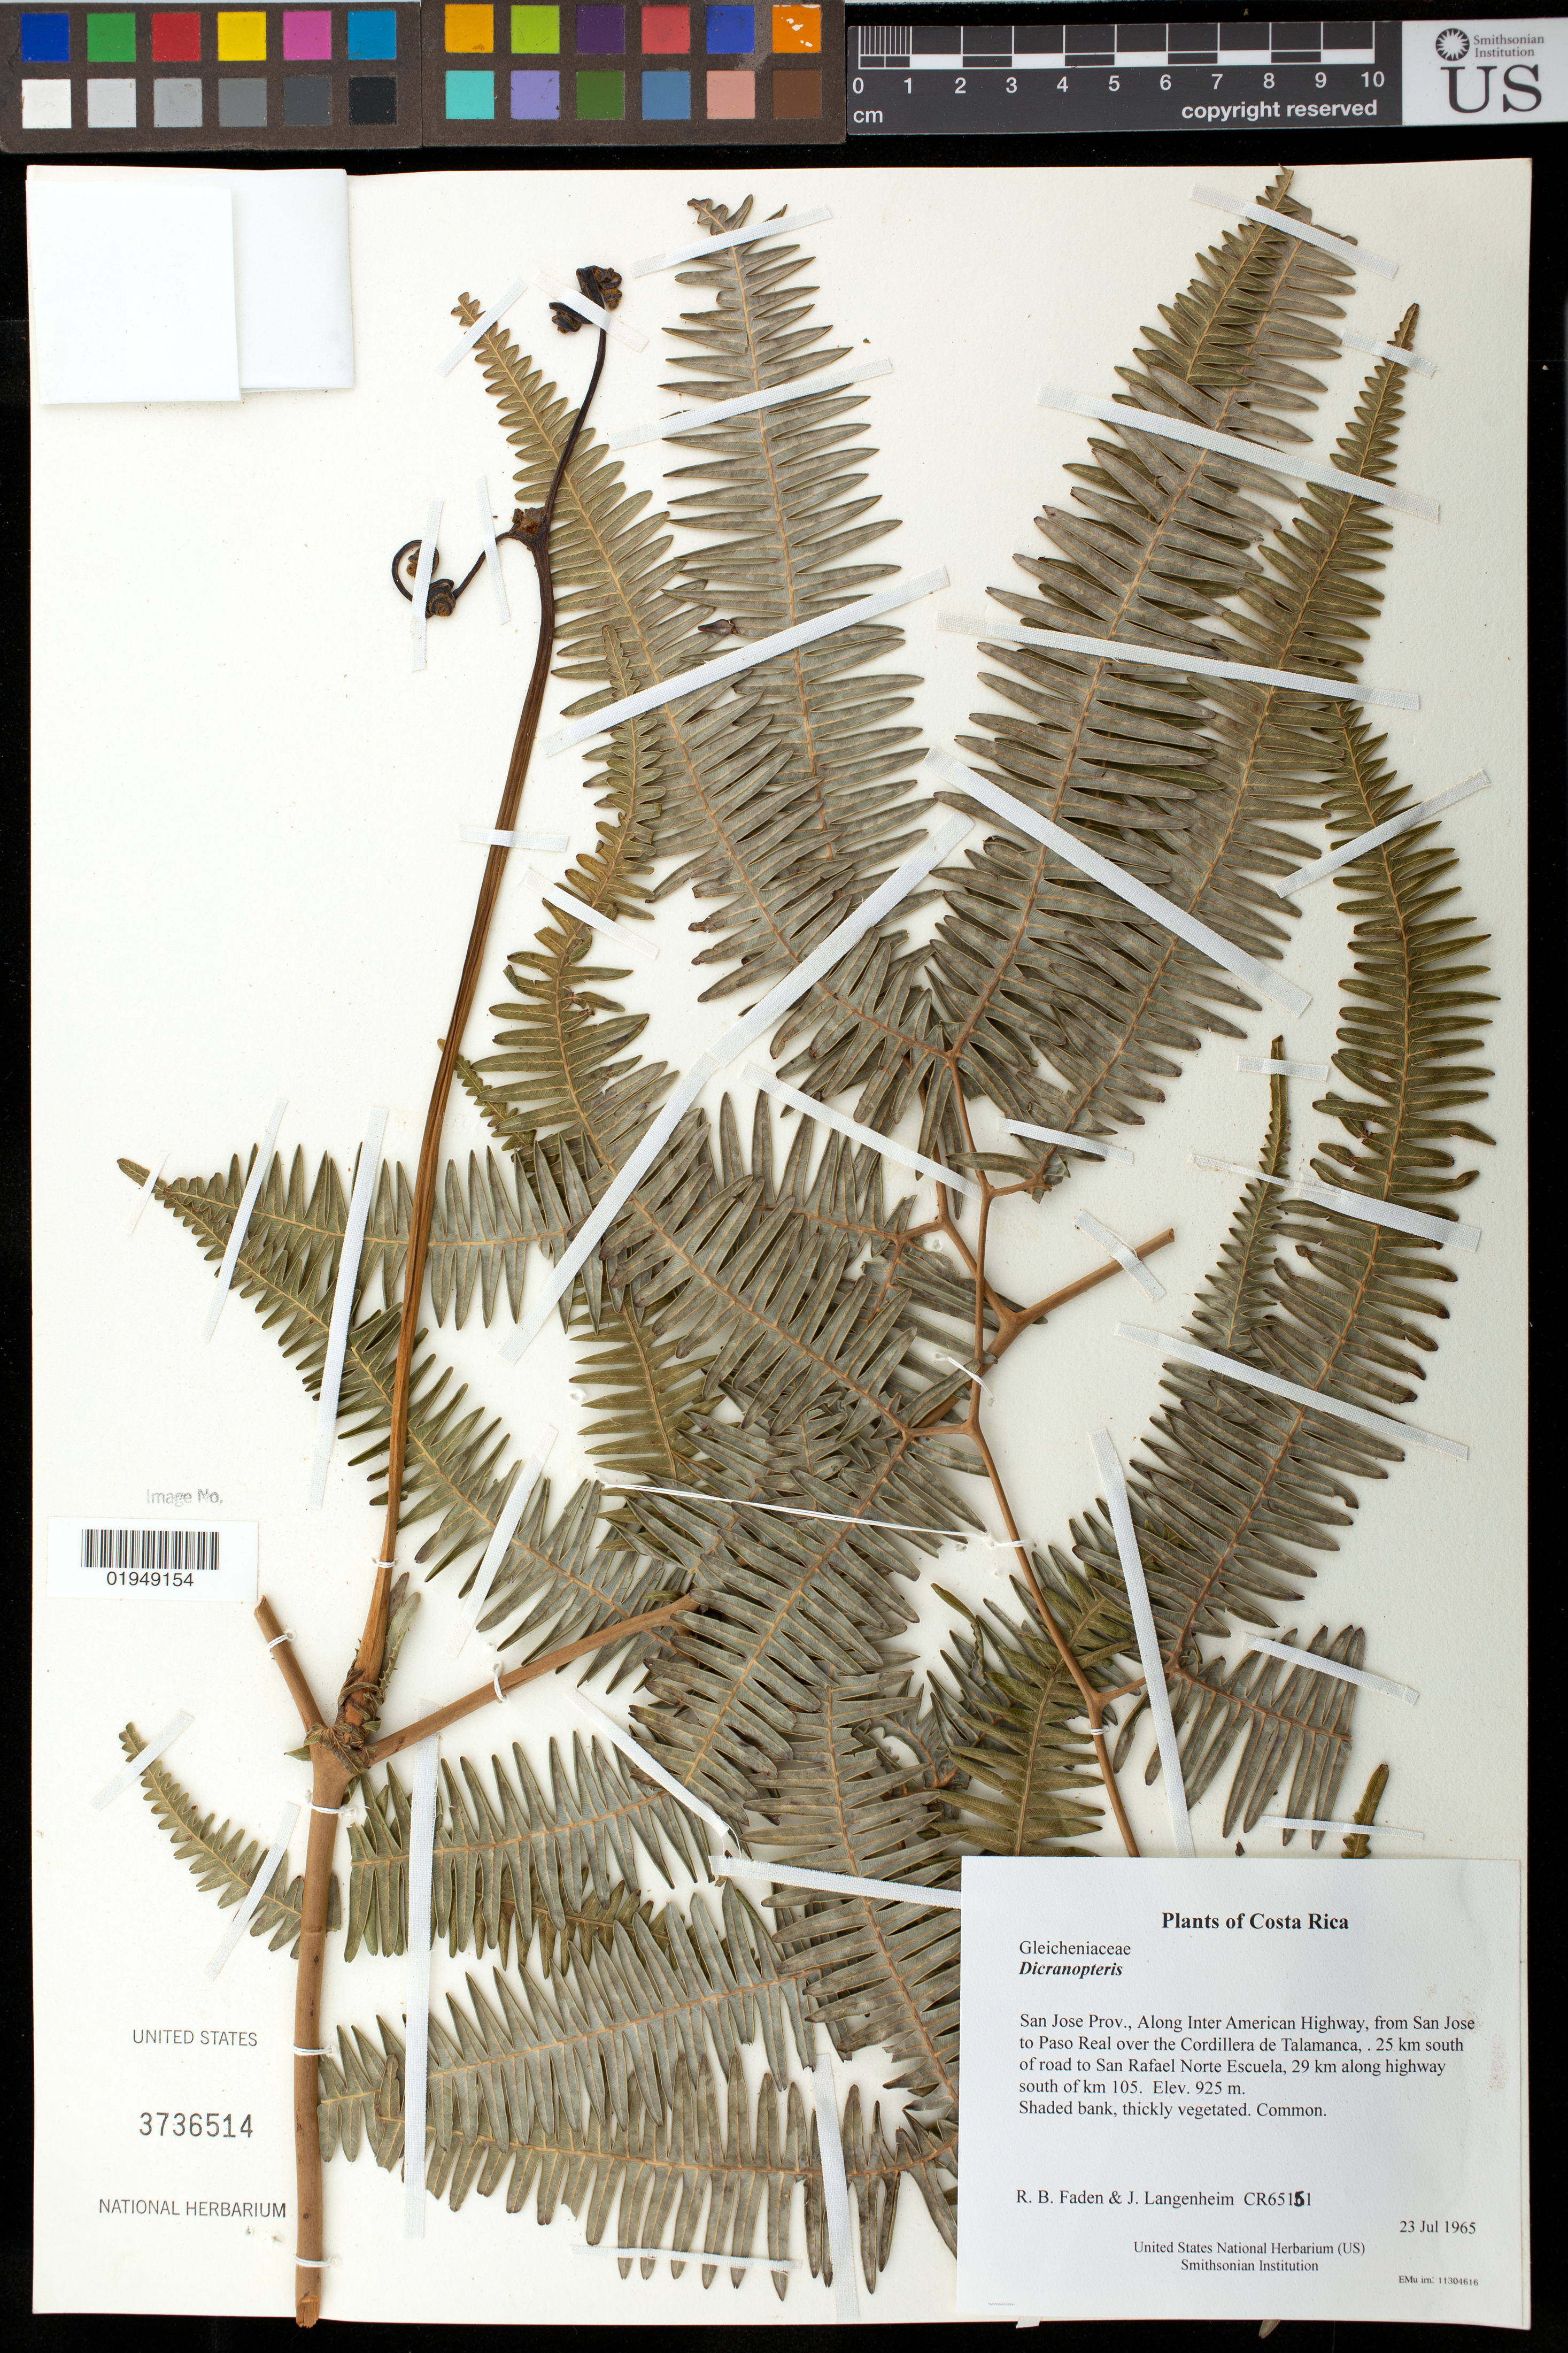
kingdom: Plantae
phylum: Tracheophyta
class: Polypodiopsida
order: Gleicheniales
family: Gleicheniaceae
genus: Dicranopteris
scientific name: Dicranopteris sp.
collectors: R. B. Faden & J. Langenheim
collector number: CR65151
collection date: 1965-07-23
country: Costa Rica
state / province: San Jose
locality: Along Inter American Highway, from San Jose to Paso Real over the Cordillera de Talamanca, . 25 km south of road to San Rafael Norte Escuela, 29 km along highway south of km 105.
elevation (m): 925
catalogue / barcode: US 3736514